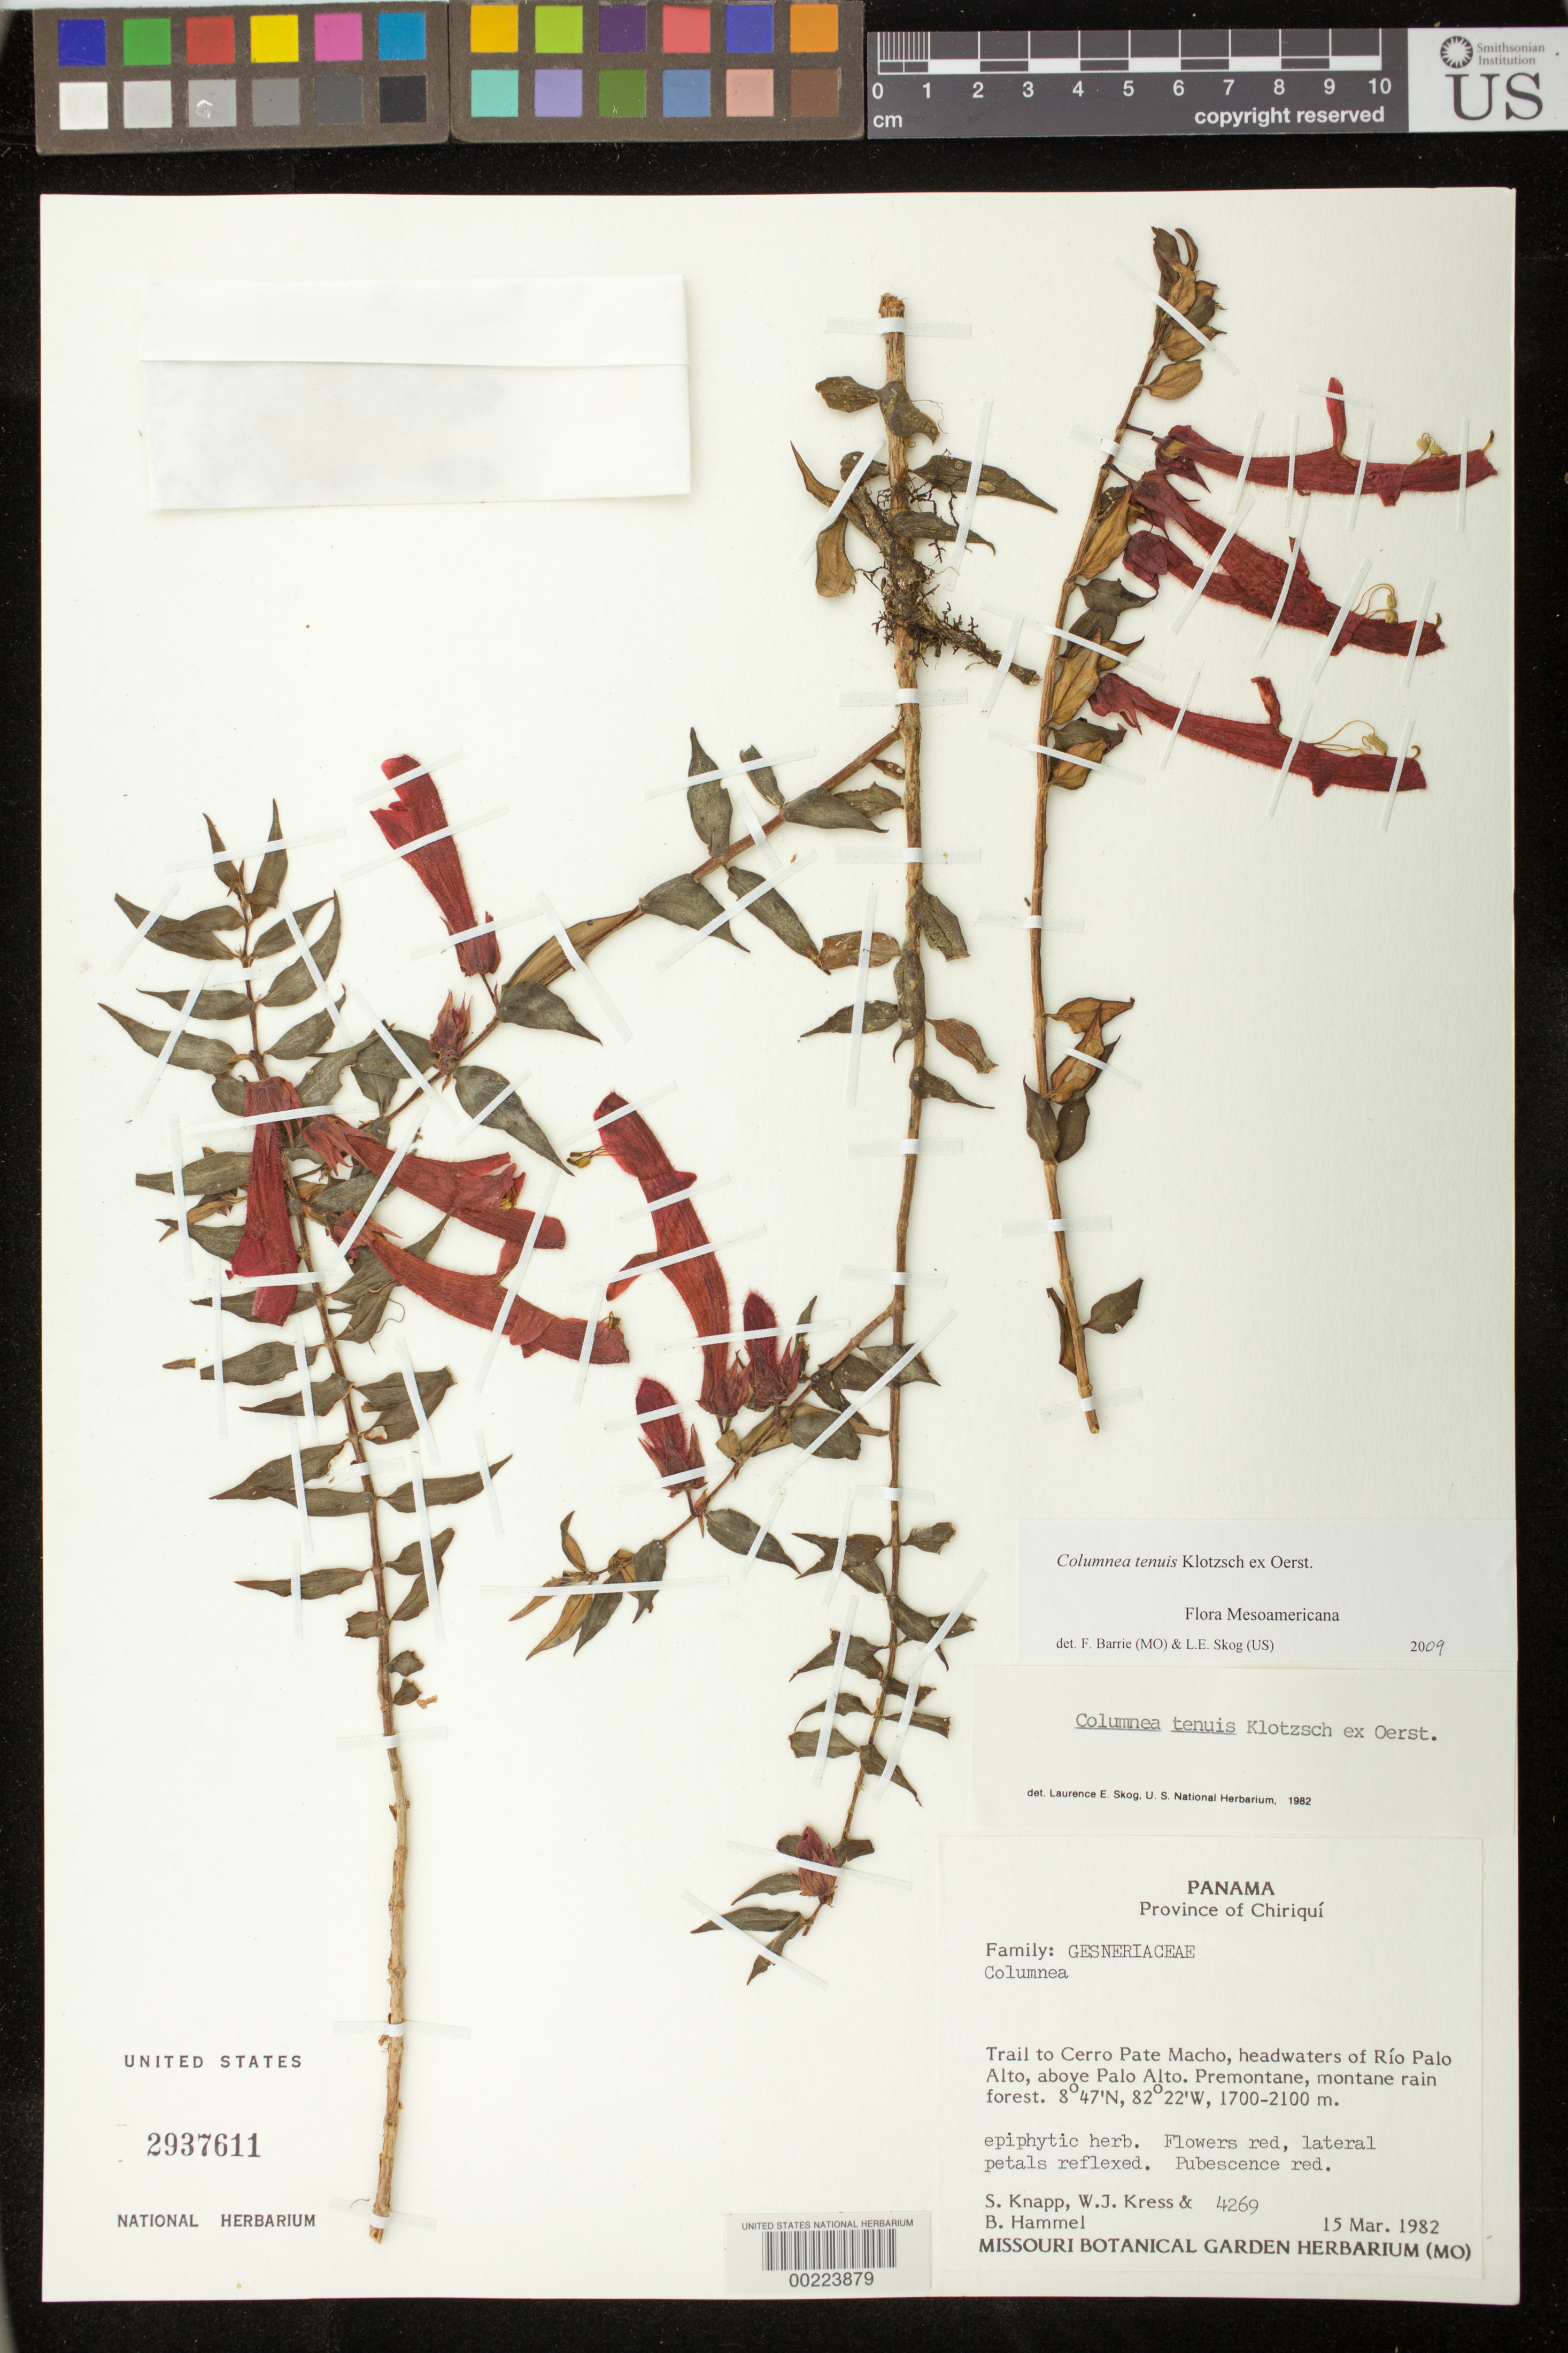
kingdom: Plantae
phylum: Tracheophyta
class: Magnoliopsida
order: Lamiales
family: Gesneriaceae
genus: Columnea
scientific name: Columnea tenuis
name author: Klotzsch ex Oerst.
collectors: S. Knapp, W. J. Kress & B. Hammel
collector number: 4269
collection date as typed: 15 Mar 1982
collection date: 1982-03-15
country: Panama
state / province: Chiriquí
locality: Trail to Cerro Pate Macho, headwaters of Rio Palo Alto, above Palo Alto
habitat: Premontane, montane rain forest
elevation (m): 1700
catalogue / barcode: US 2937611